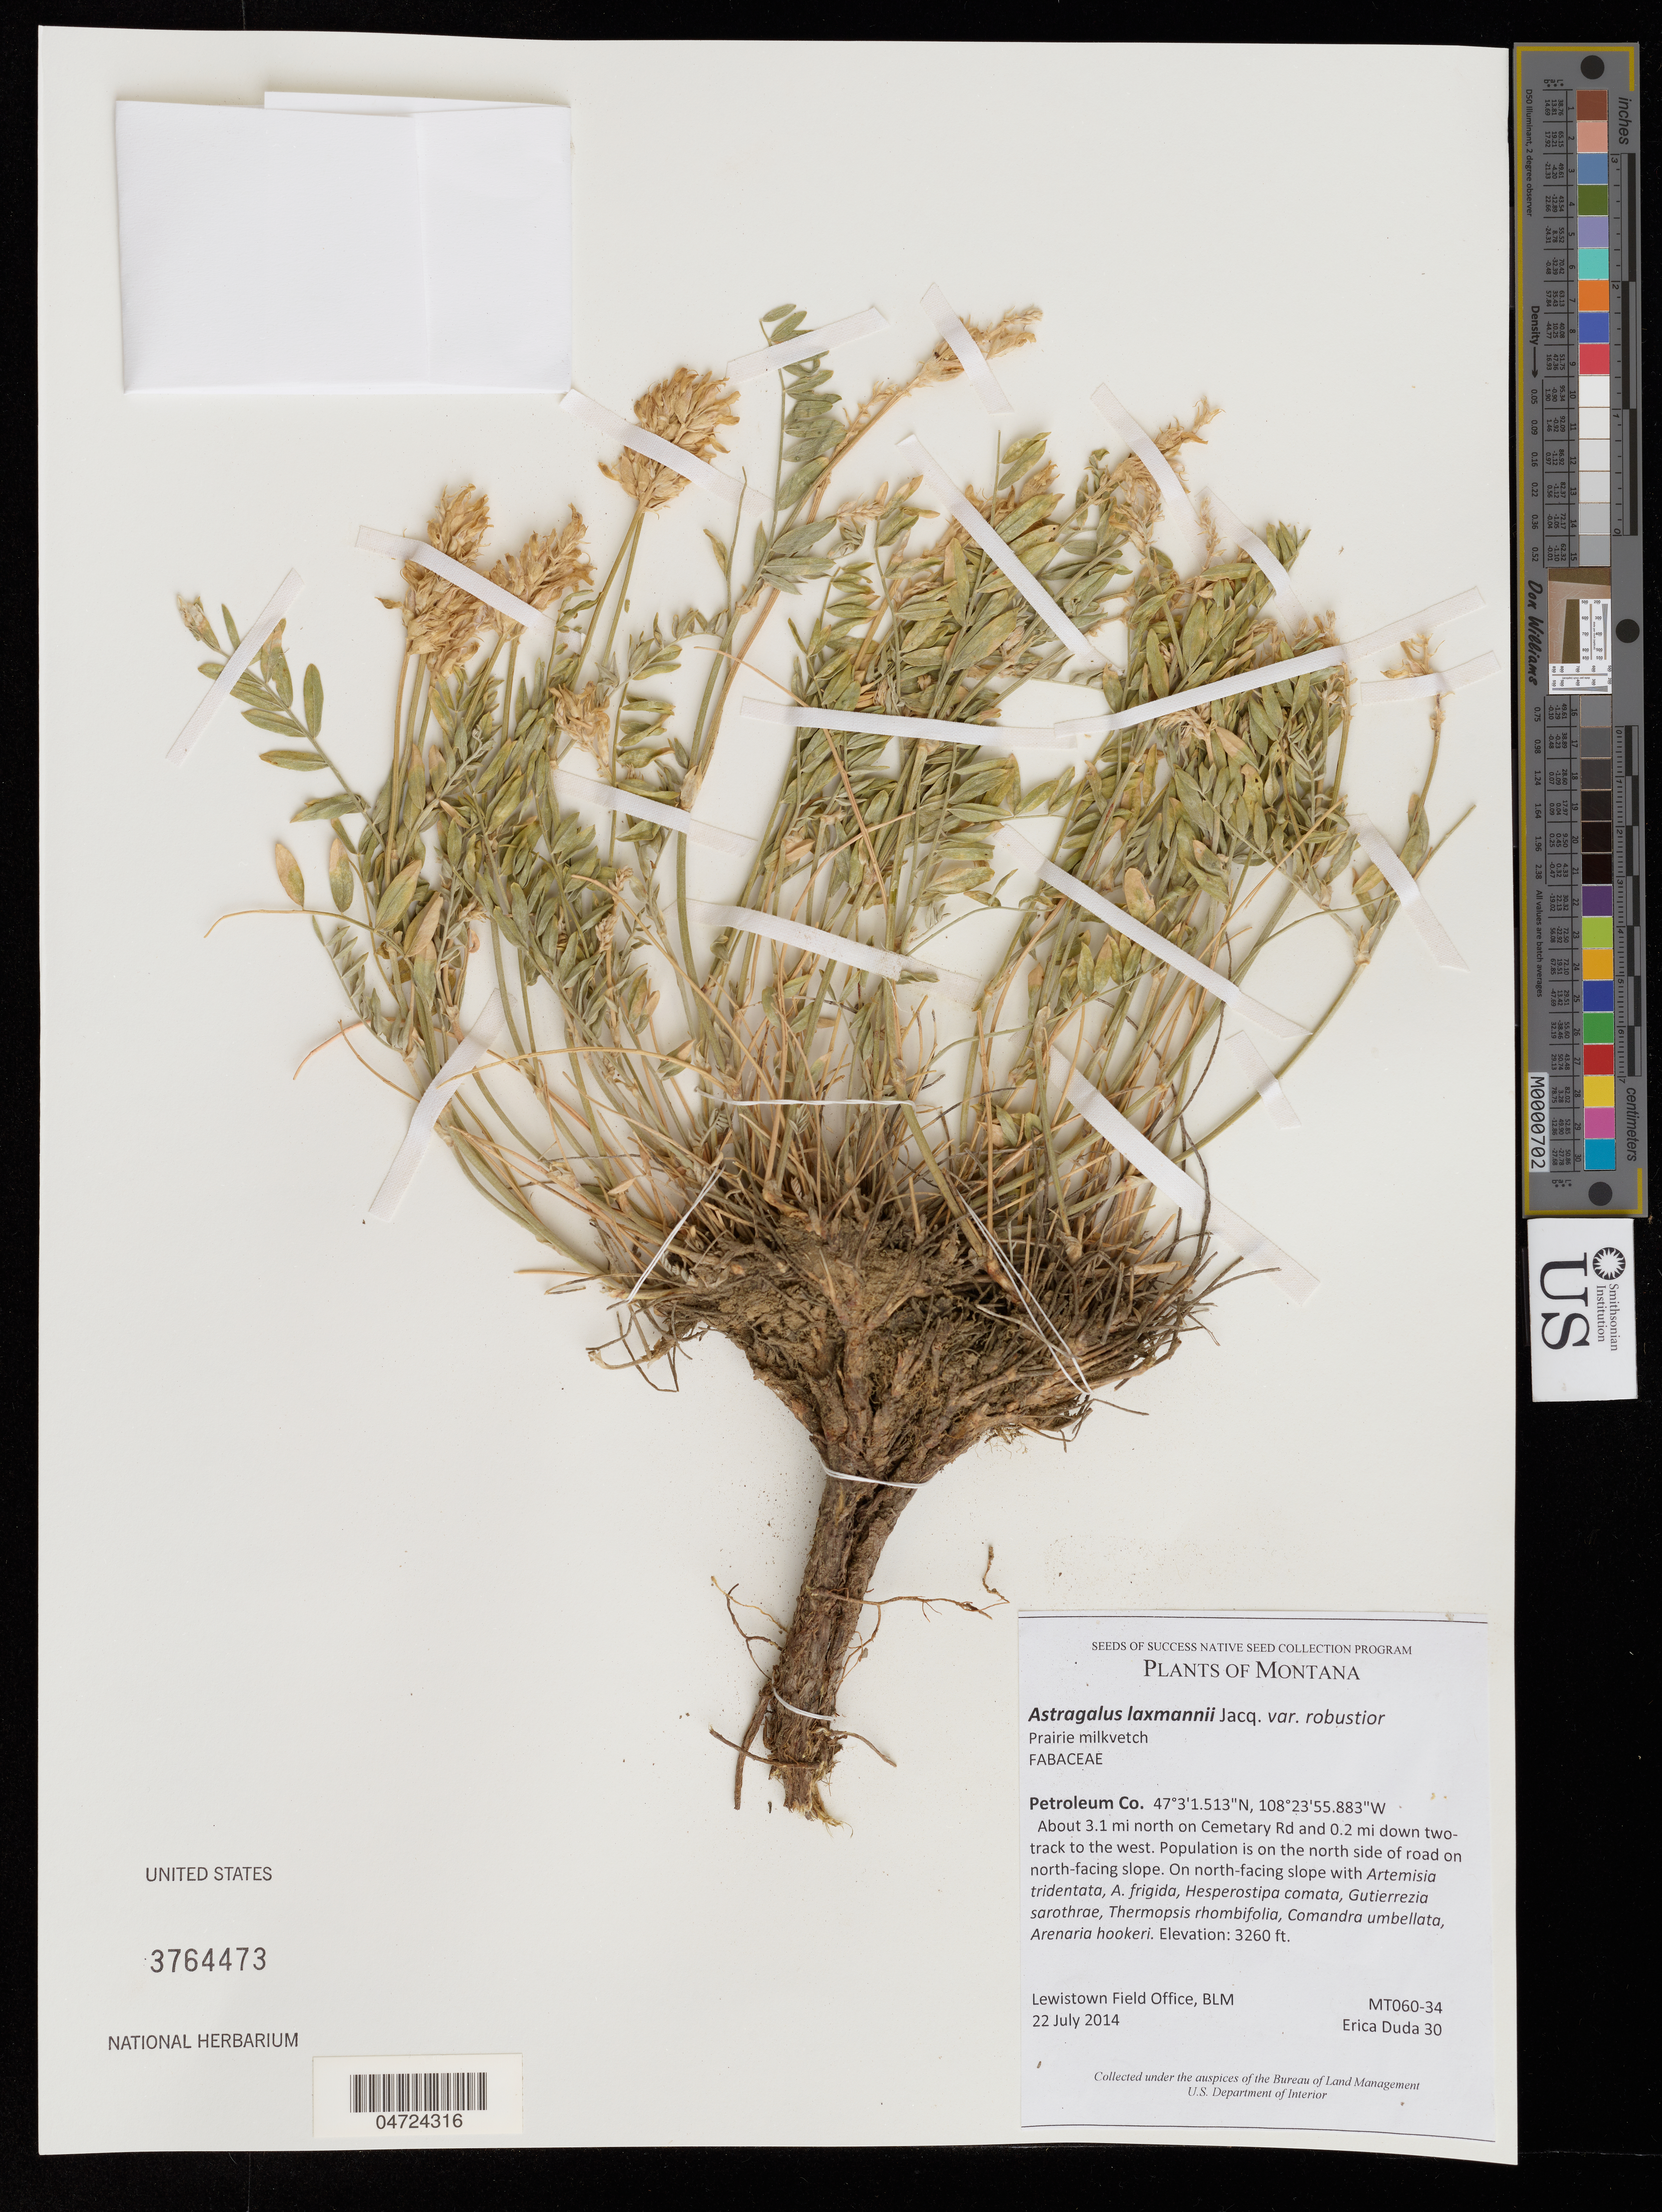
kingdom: Plantae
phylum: Tracheophyta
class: Magnoliopsida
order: Fabales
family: Fabaceae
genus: Astragalus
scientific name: Astragalus laxmannii var. robustior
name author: (Hook.) Barneby & S.L. Welsh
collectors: E. Duda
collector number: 30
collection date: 2014-07-22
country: United States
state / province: Montana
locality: Petroleum Co. About 3.1 mi north on Cemetary Rd and 0.2 mi down two-track to the west. Population is on the north side of road on north-facing slope.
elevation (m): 994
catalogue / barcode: US 3764473